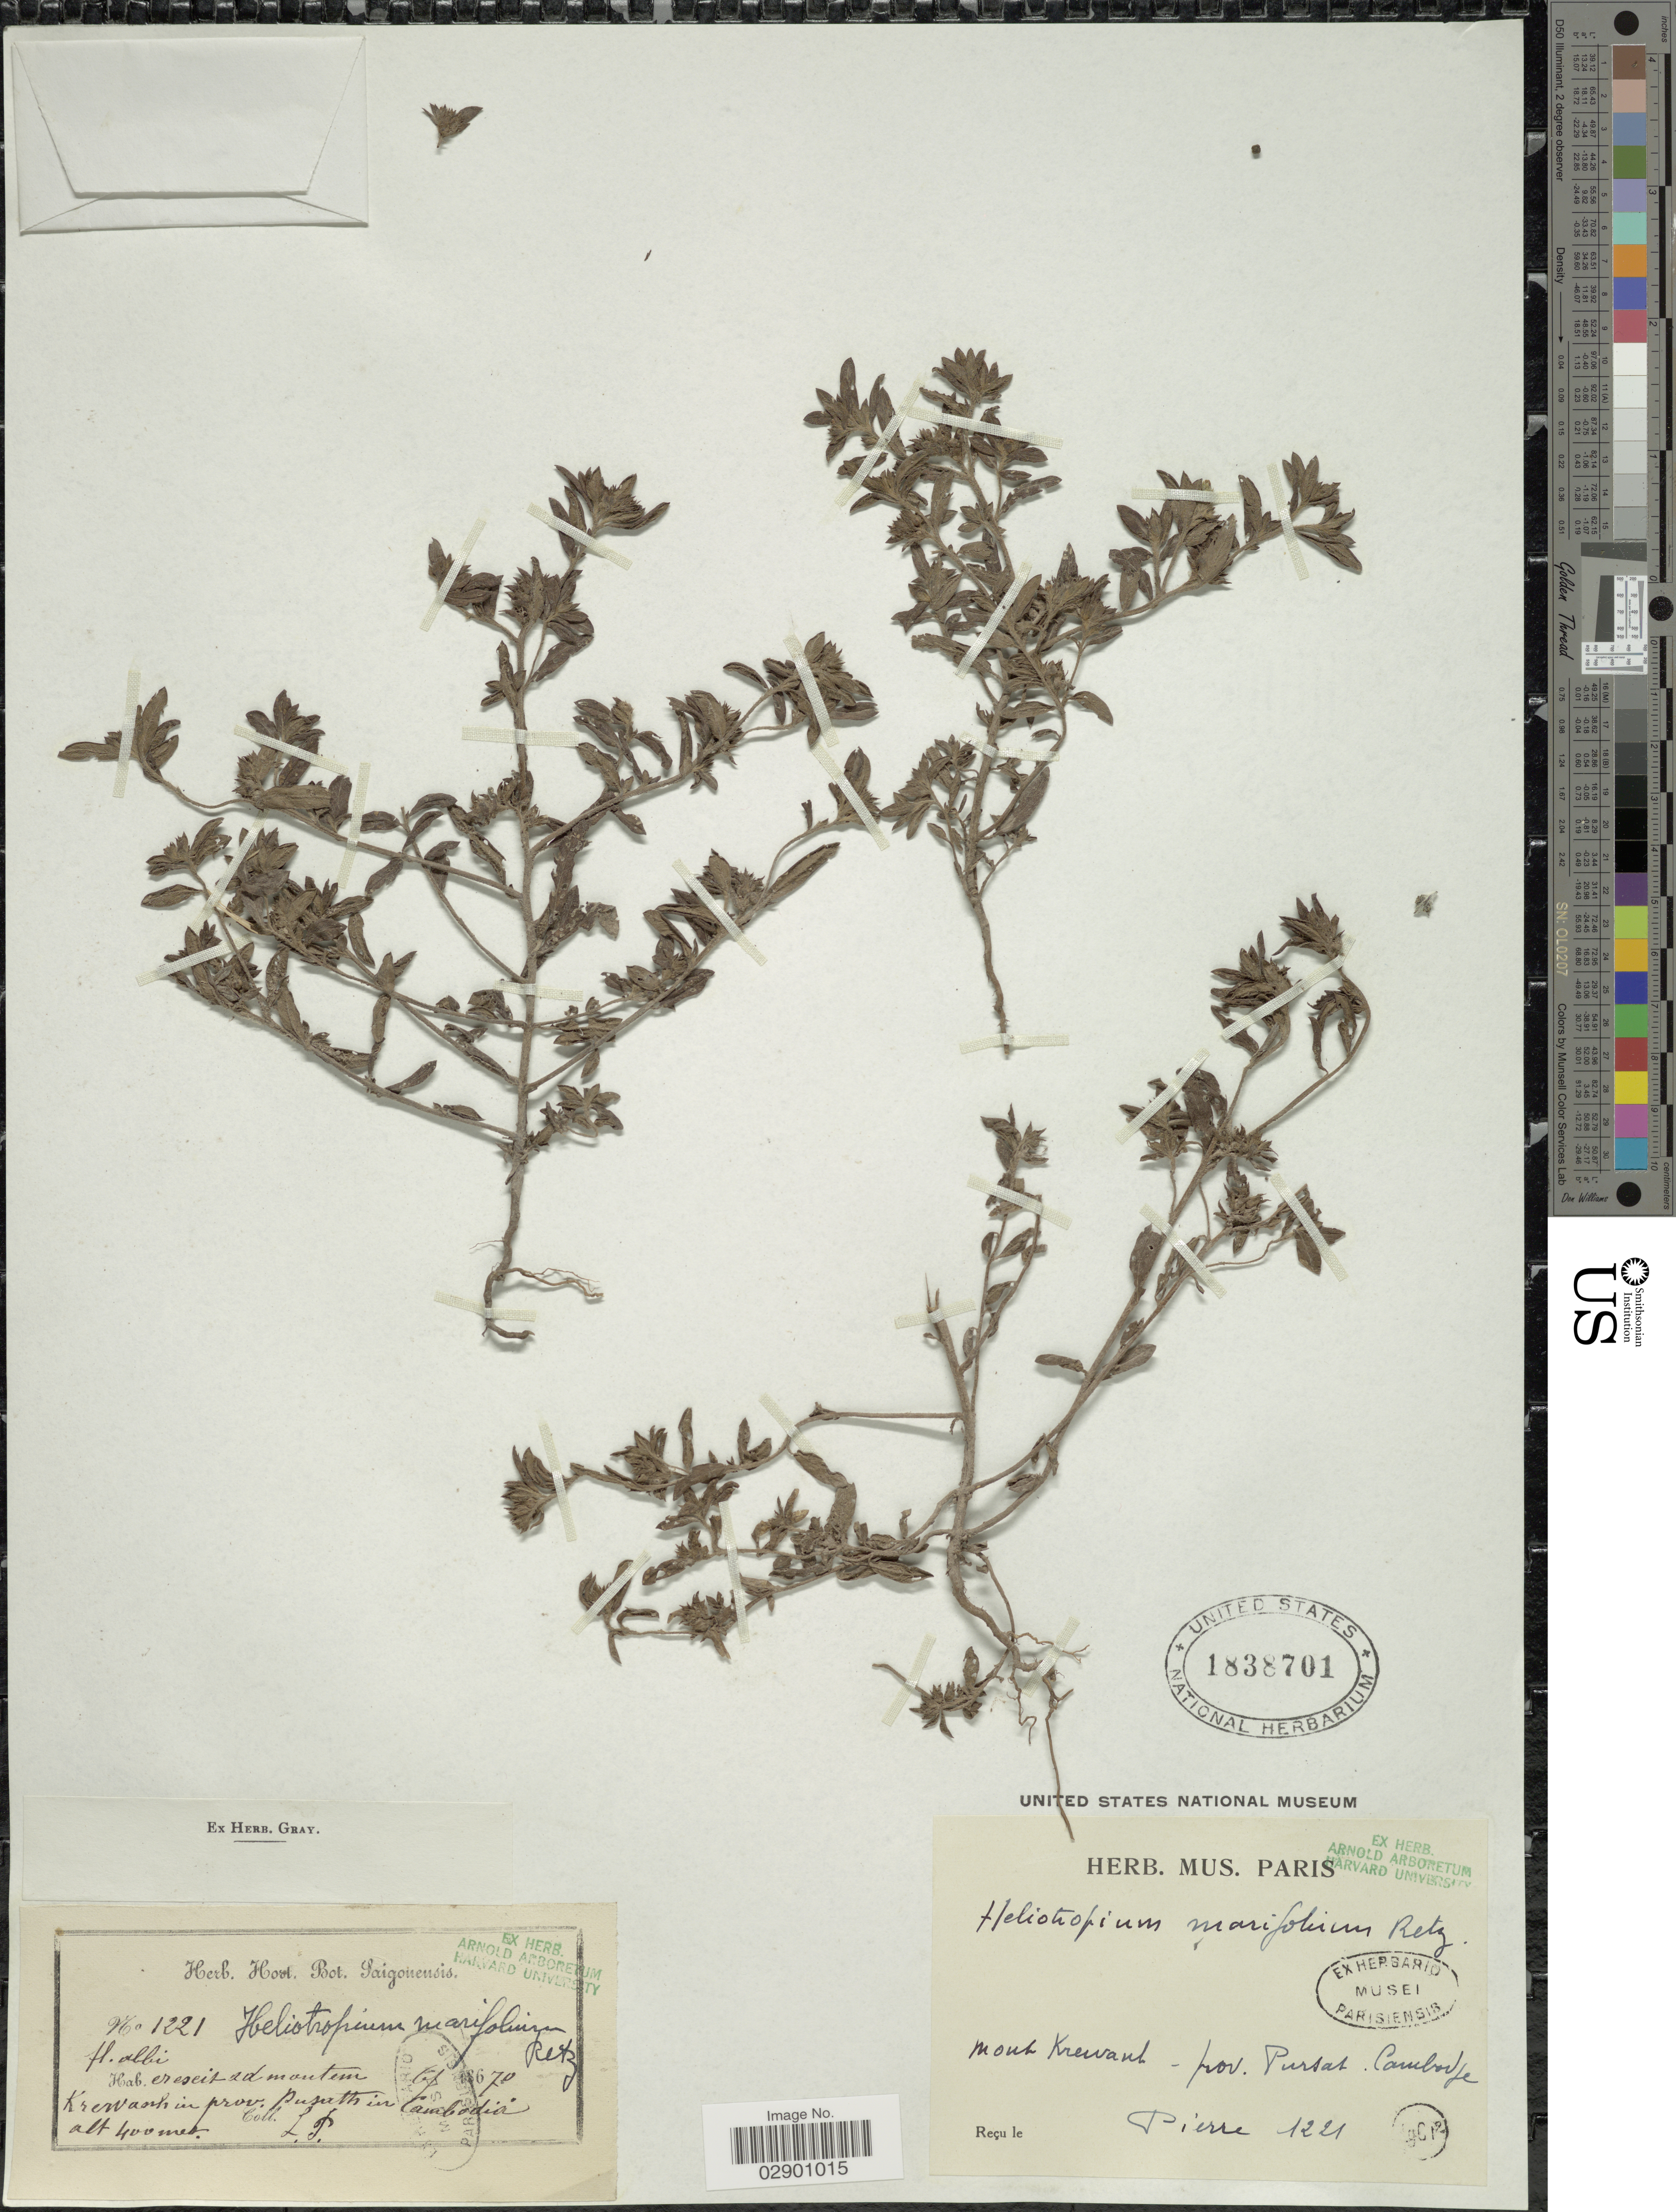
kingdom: Plantae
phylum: Tracheophyta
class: Magnoliopsida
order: Boraginales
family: Heliotropiaceae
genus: Heliotropium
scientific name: Heliotropium marifolium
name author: J. Koenig ex Retz.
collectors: L. Pierre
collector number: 1221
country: Cambodia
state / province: Pursat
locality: Crescit ad montem. Krewanh in prov. Pusath in Cambodia. Mout Krewanh - Prov. Pursat. Cambodje. [interpreted]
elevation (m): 400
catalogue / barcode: US 1838701